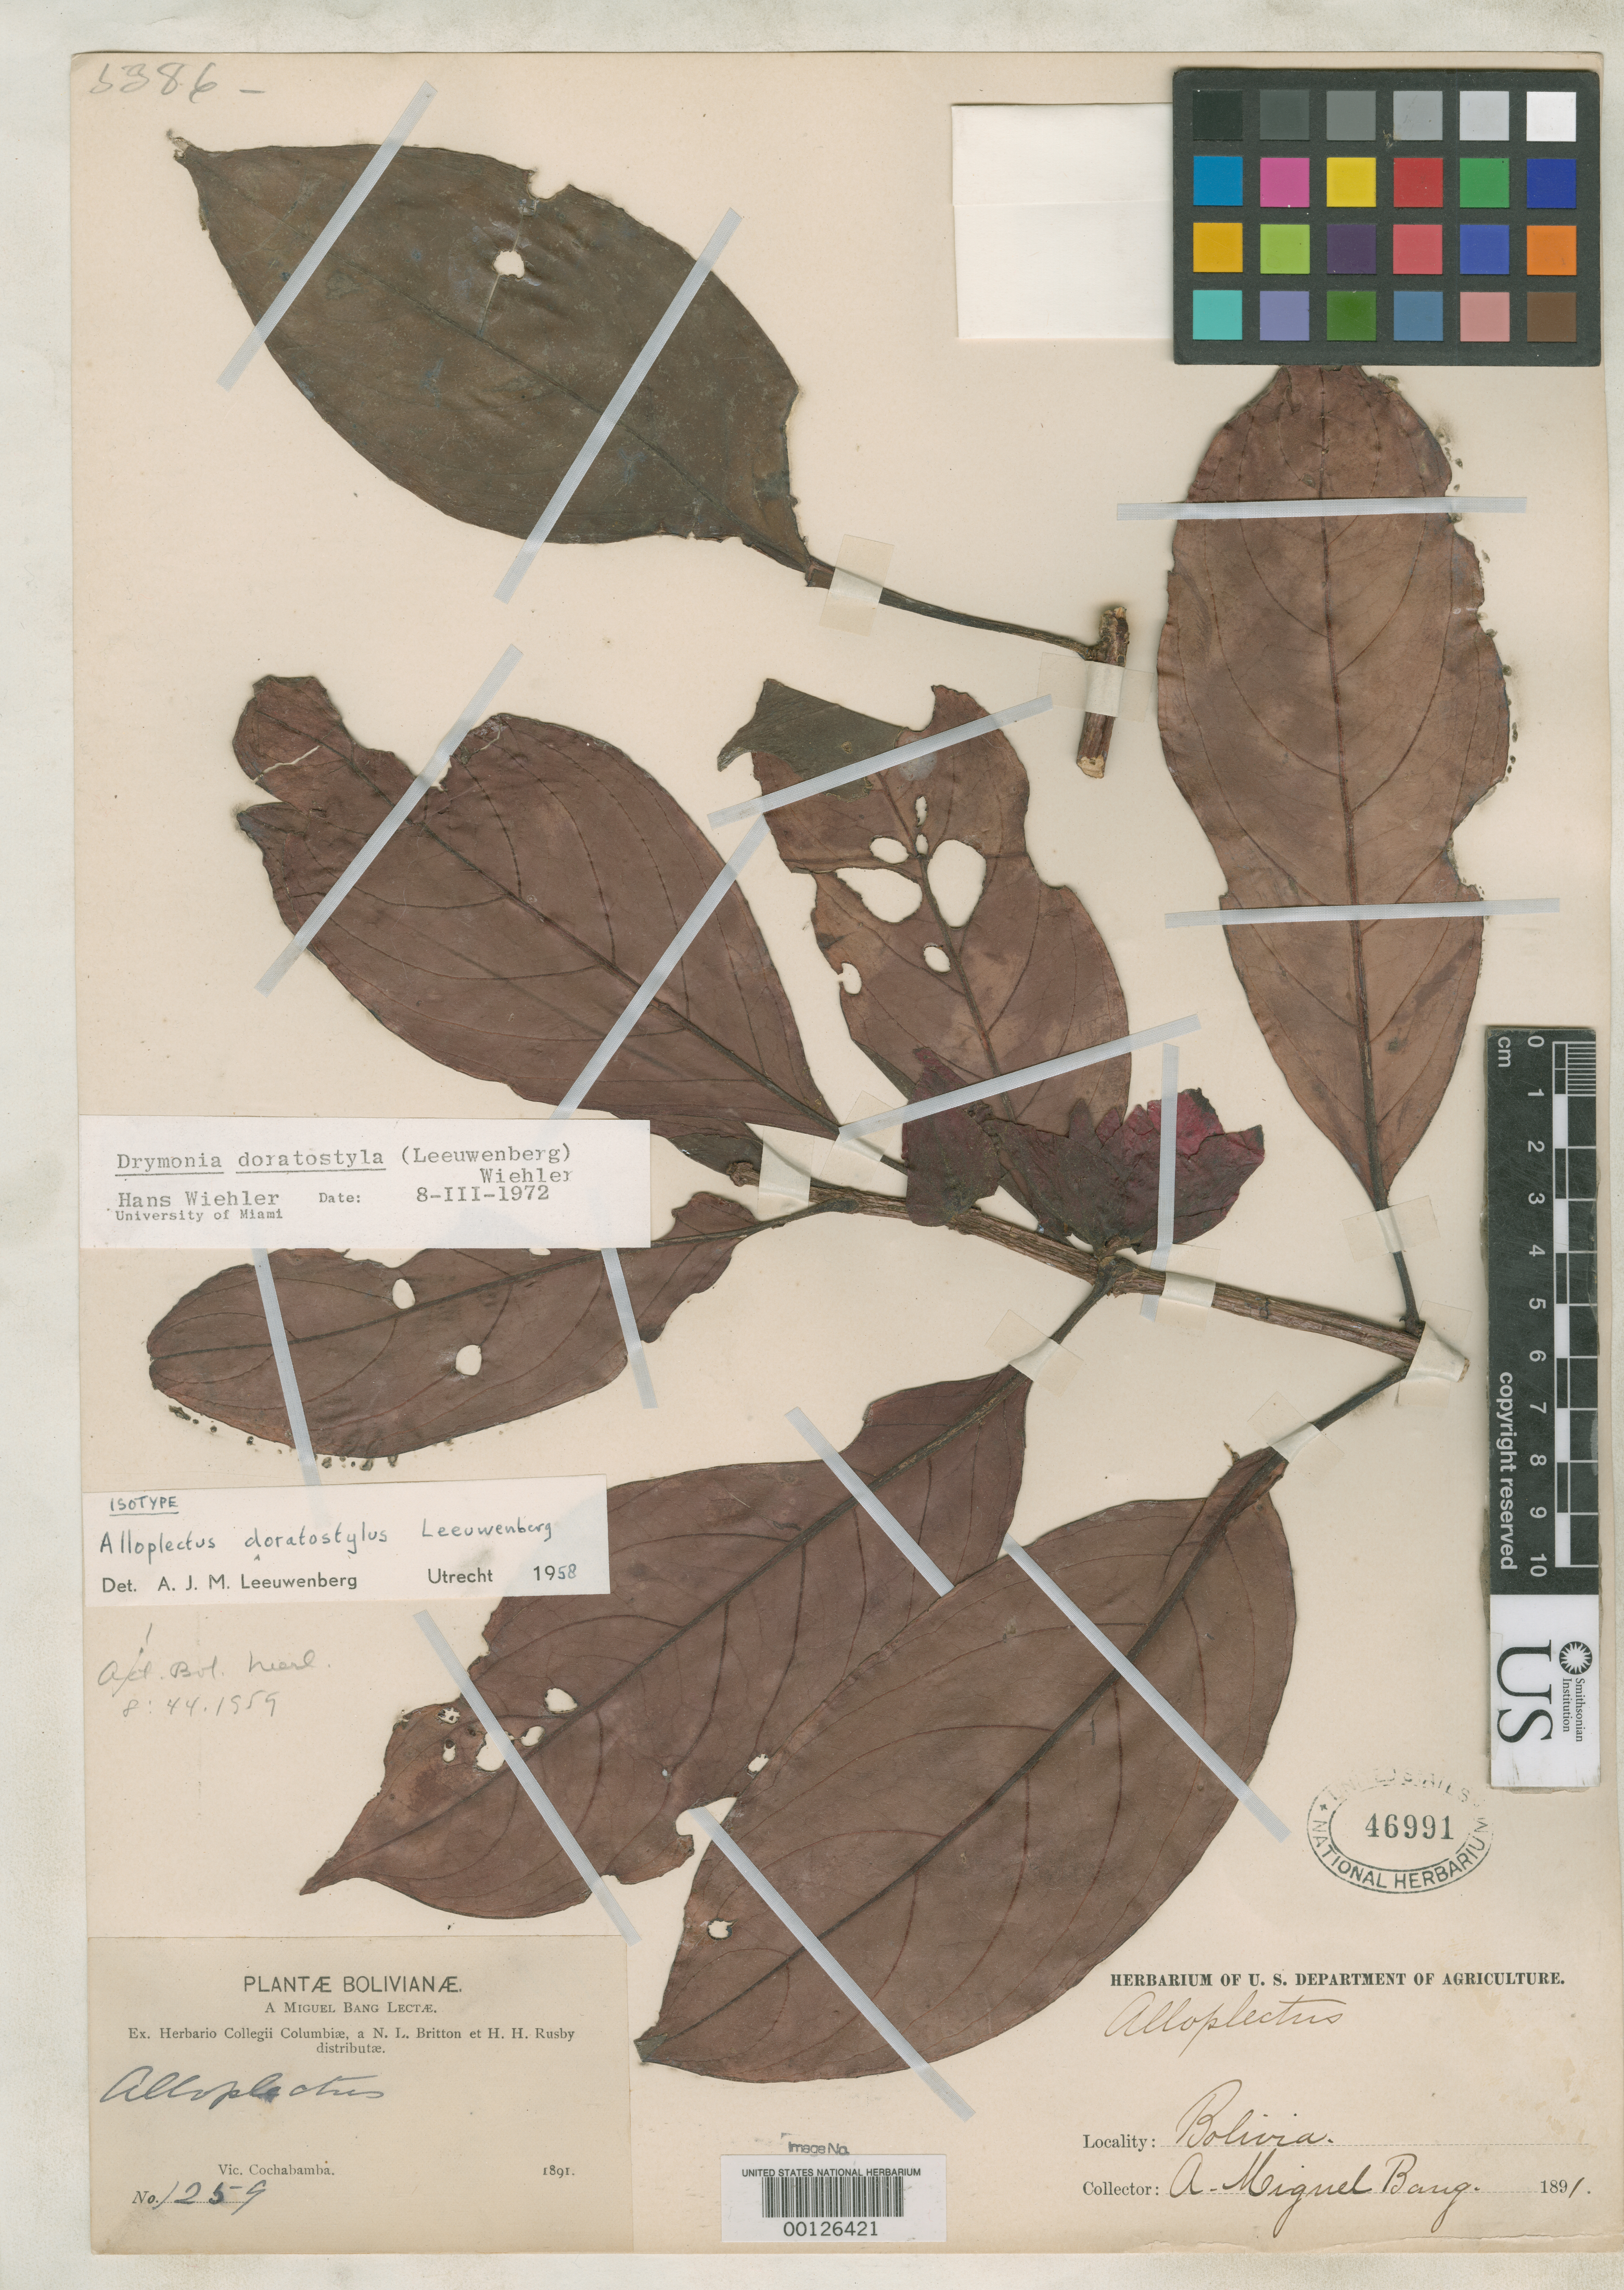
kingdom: Plantae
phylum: Tracheophyta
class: Magnoliopsida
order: Lamiales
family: Gesneriaceae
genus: Alloplectus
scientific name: Alloplectus doratostylus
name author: Leeuwenb.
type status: Isotype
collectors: M. Bang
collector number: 1259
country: Bolivia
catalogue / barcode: US 46991